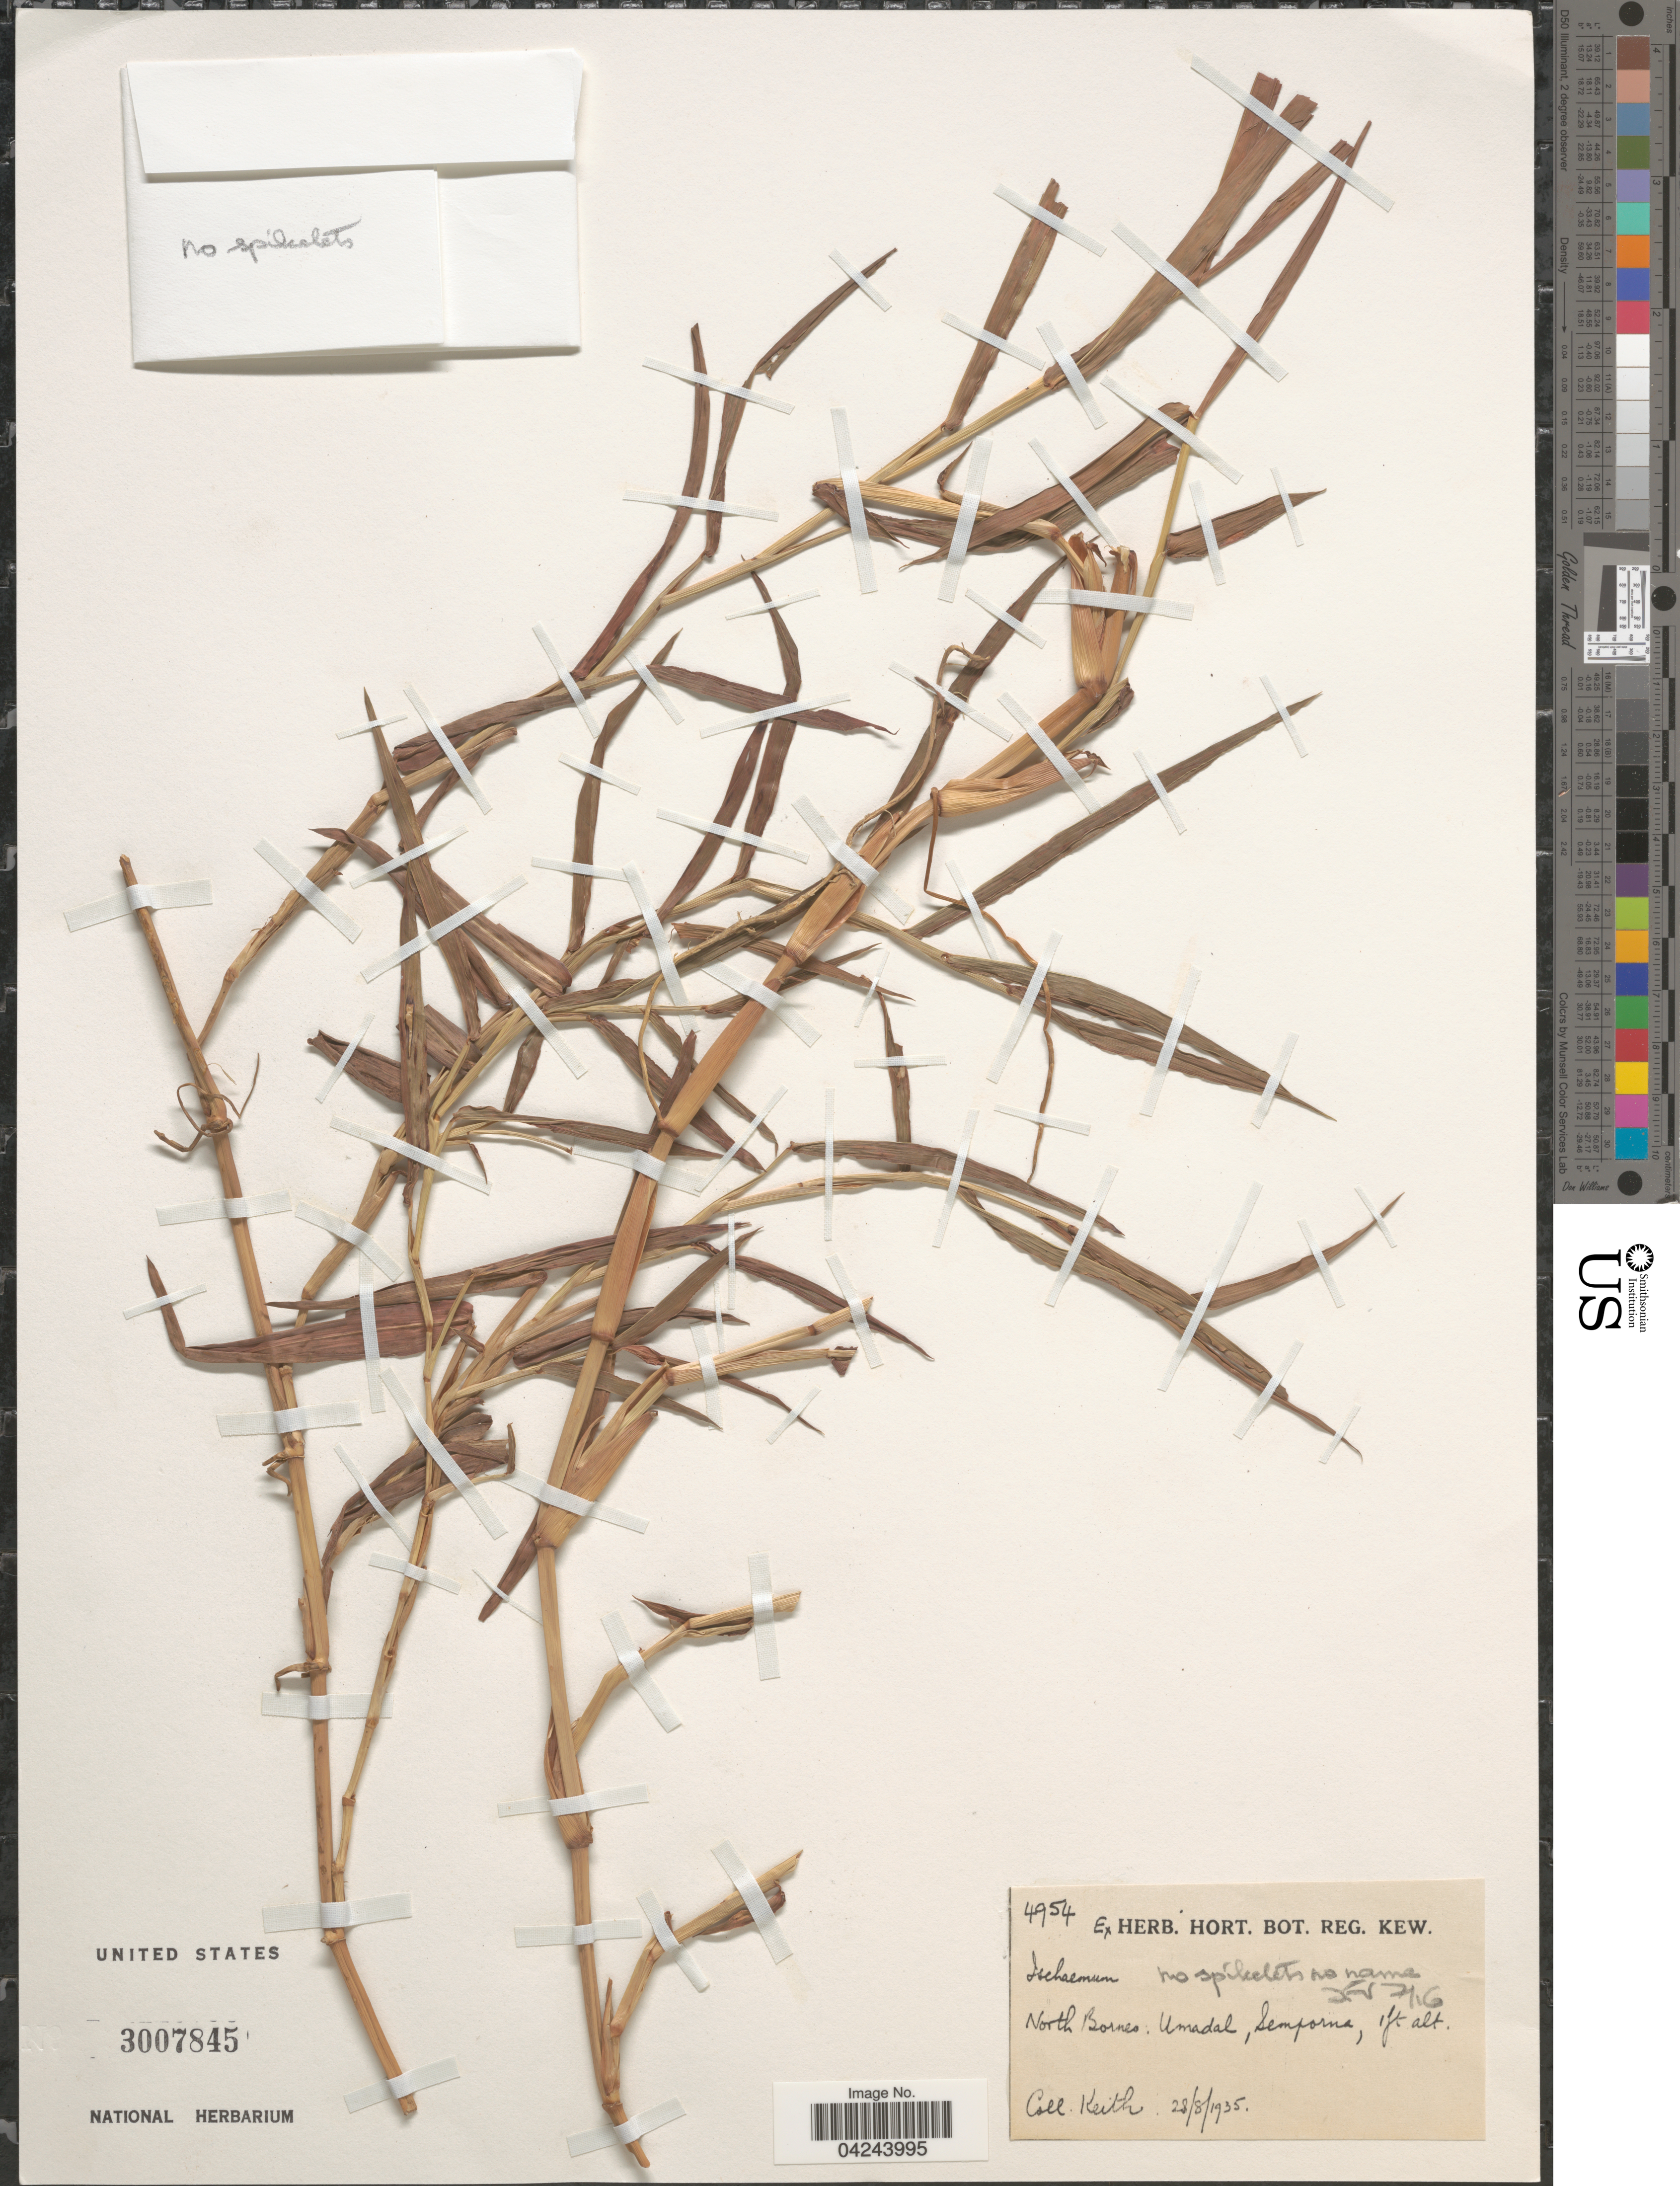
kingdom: Plantae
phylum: Tracheophyta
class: Liliopsida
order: Poales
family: Poaceae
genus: Ischaemum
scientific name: Ischaemum sp.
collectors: -. Keith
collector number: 4954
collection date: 1935-08-28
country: Malaysia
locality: North Borneo, Umadal, Semporna.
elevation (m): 0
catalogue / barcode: US 3007845